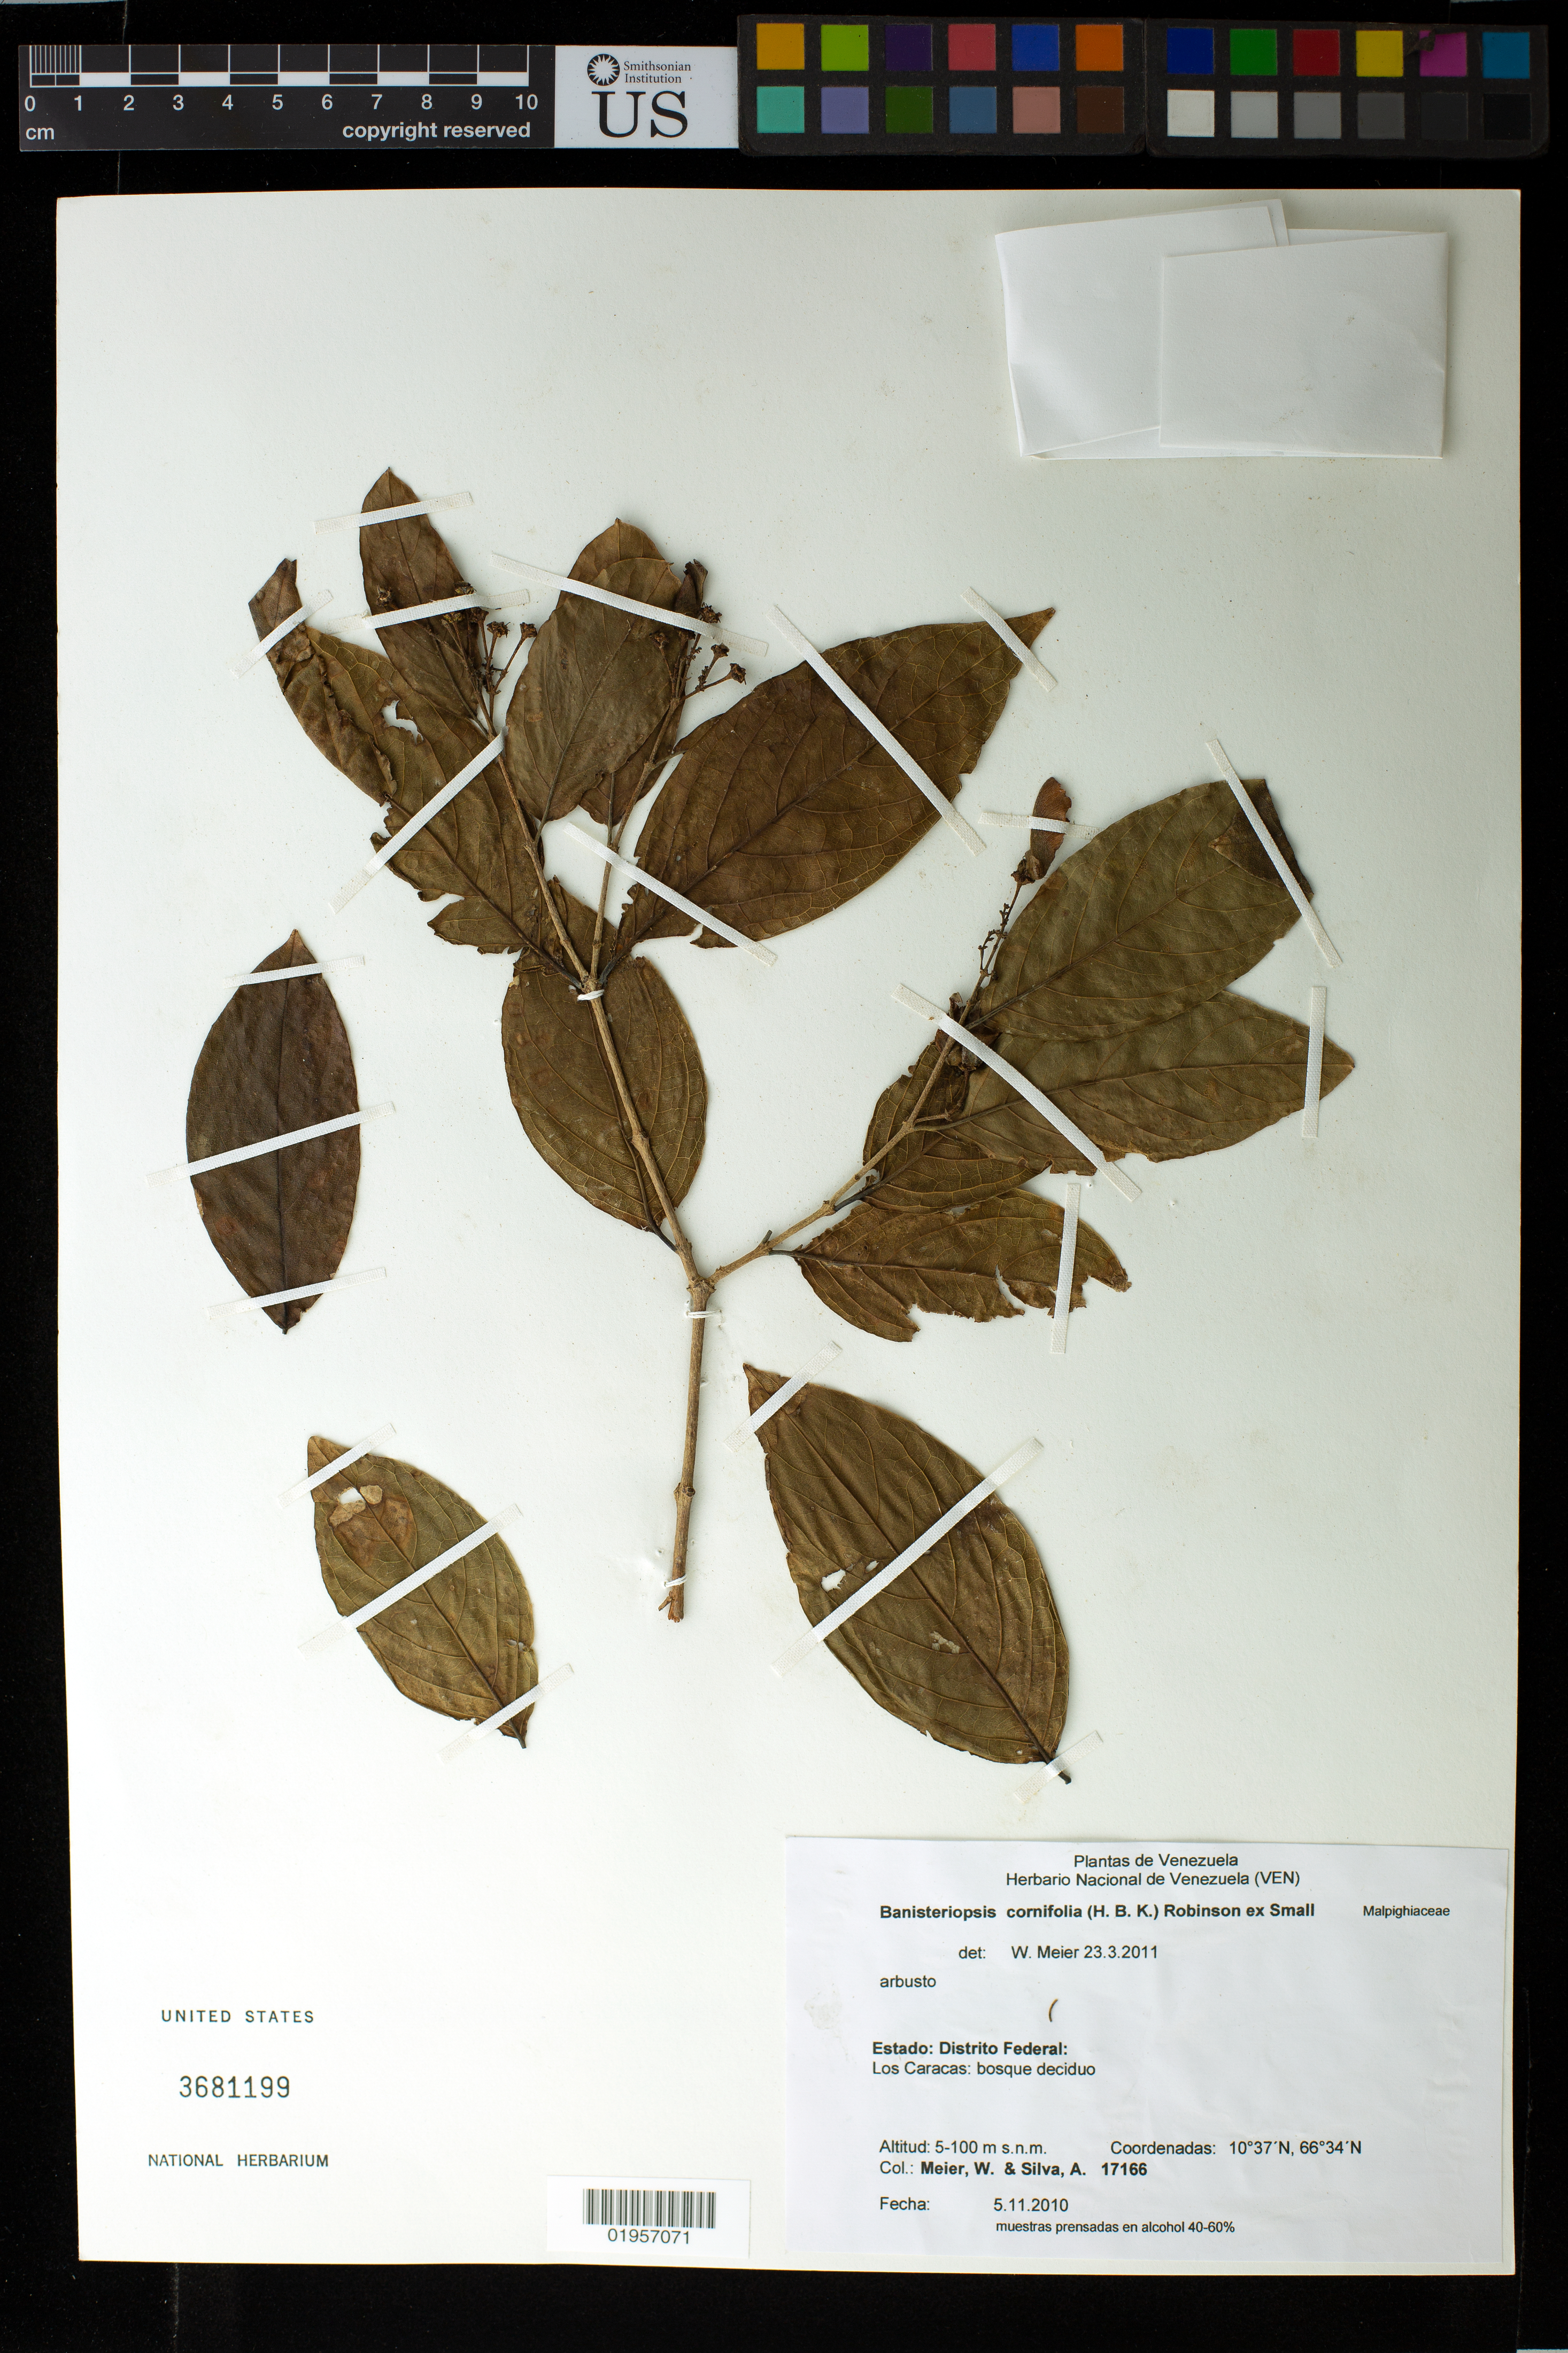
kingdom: Plantae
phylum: Tracheophyta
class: Magnoliopsida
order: Malpighiales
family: Malpighiaceae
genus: Bronwenia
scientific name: Bronwenia cornifolia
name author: (Kunth) W.R. Anderson & C. Davis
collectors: W. Meier & A. Silva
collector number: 17166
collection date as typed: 5.11.2010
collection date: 2010-11-05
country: Venezuela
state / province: Distrito Federal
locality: Los Caracas: bosque deciduo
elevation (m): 5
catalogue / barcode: US 3681199